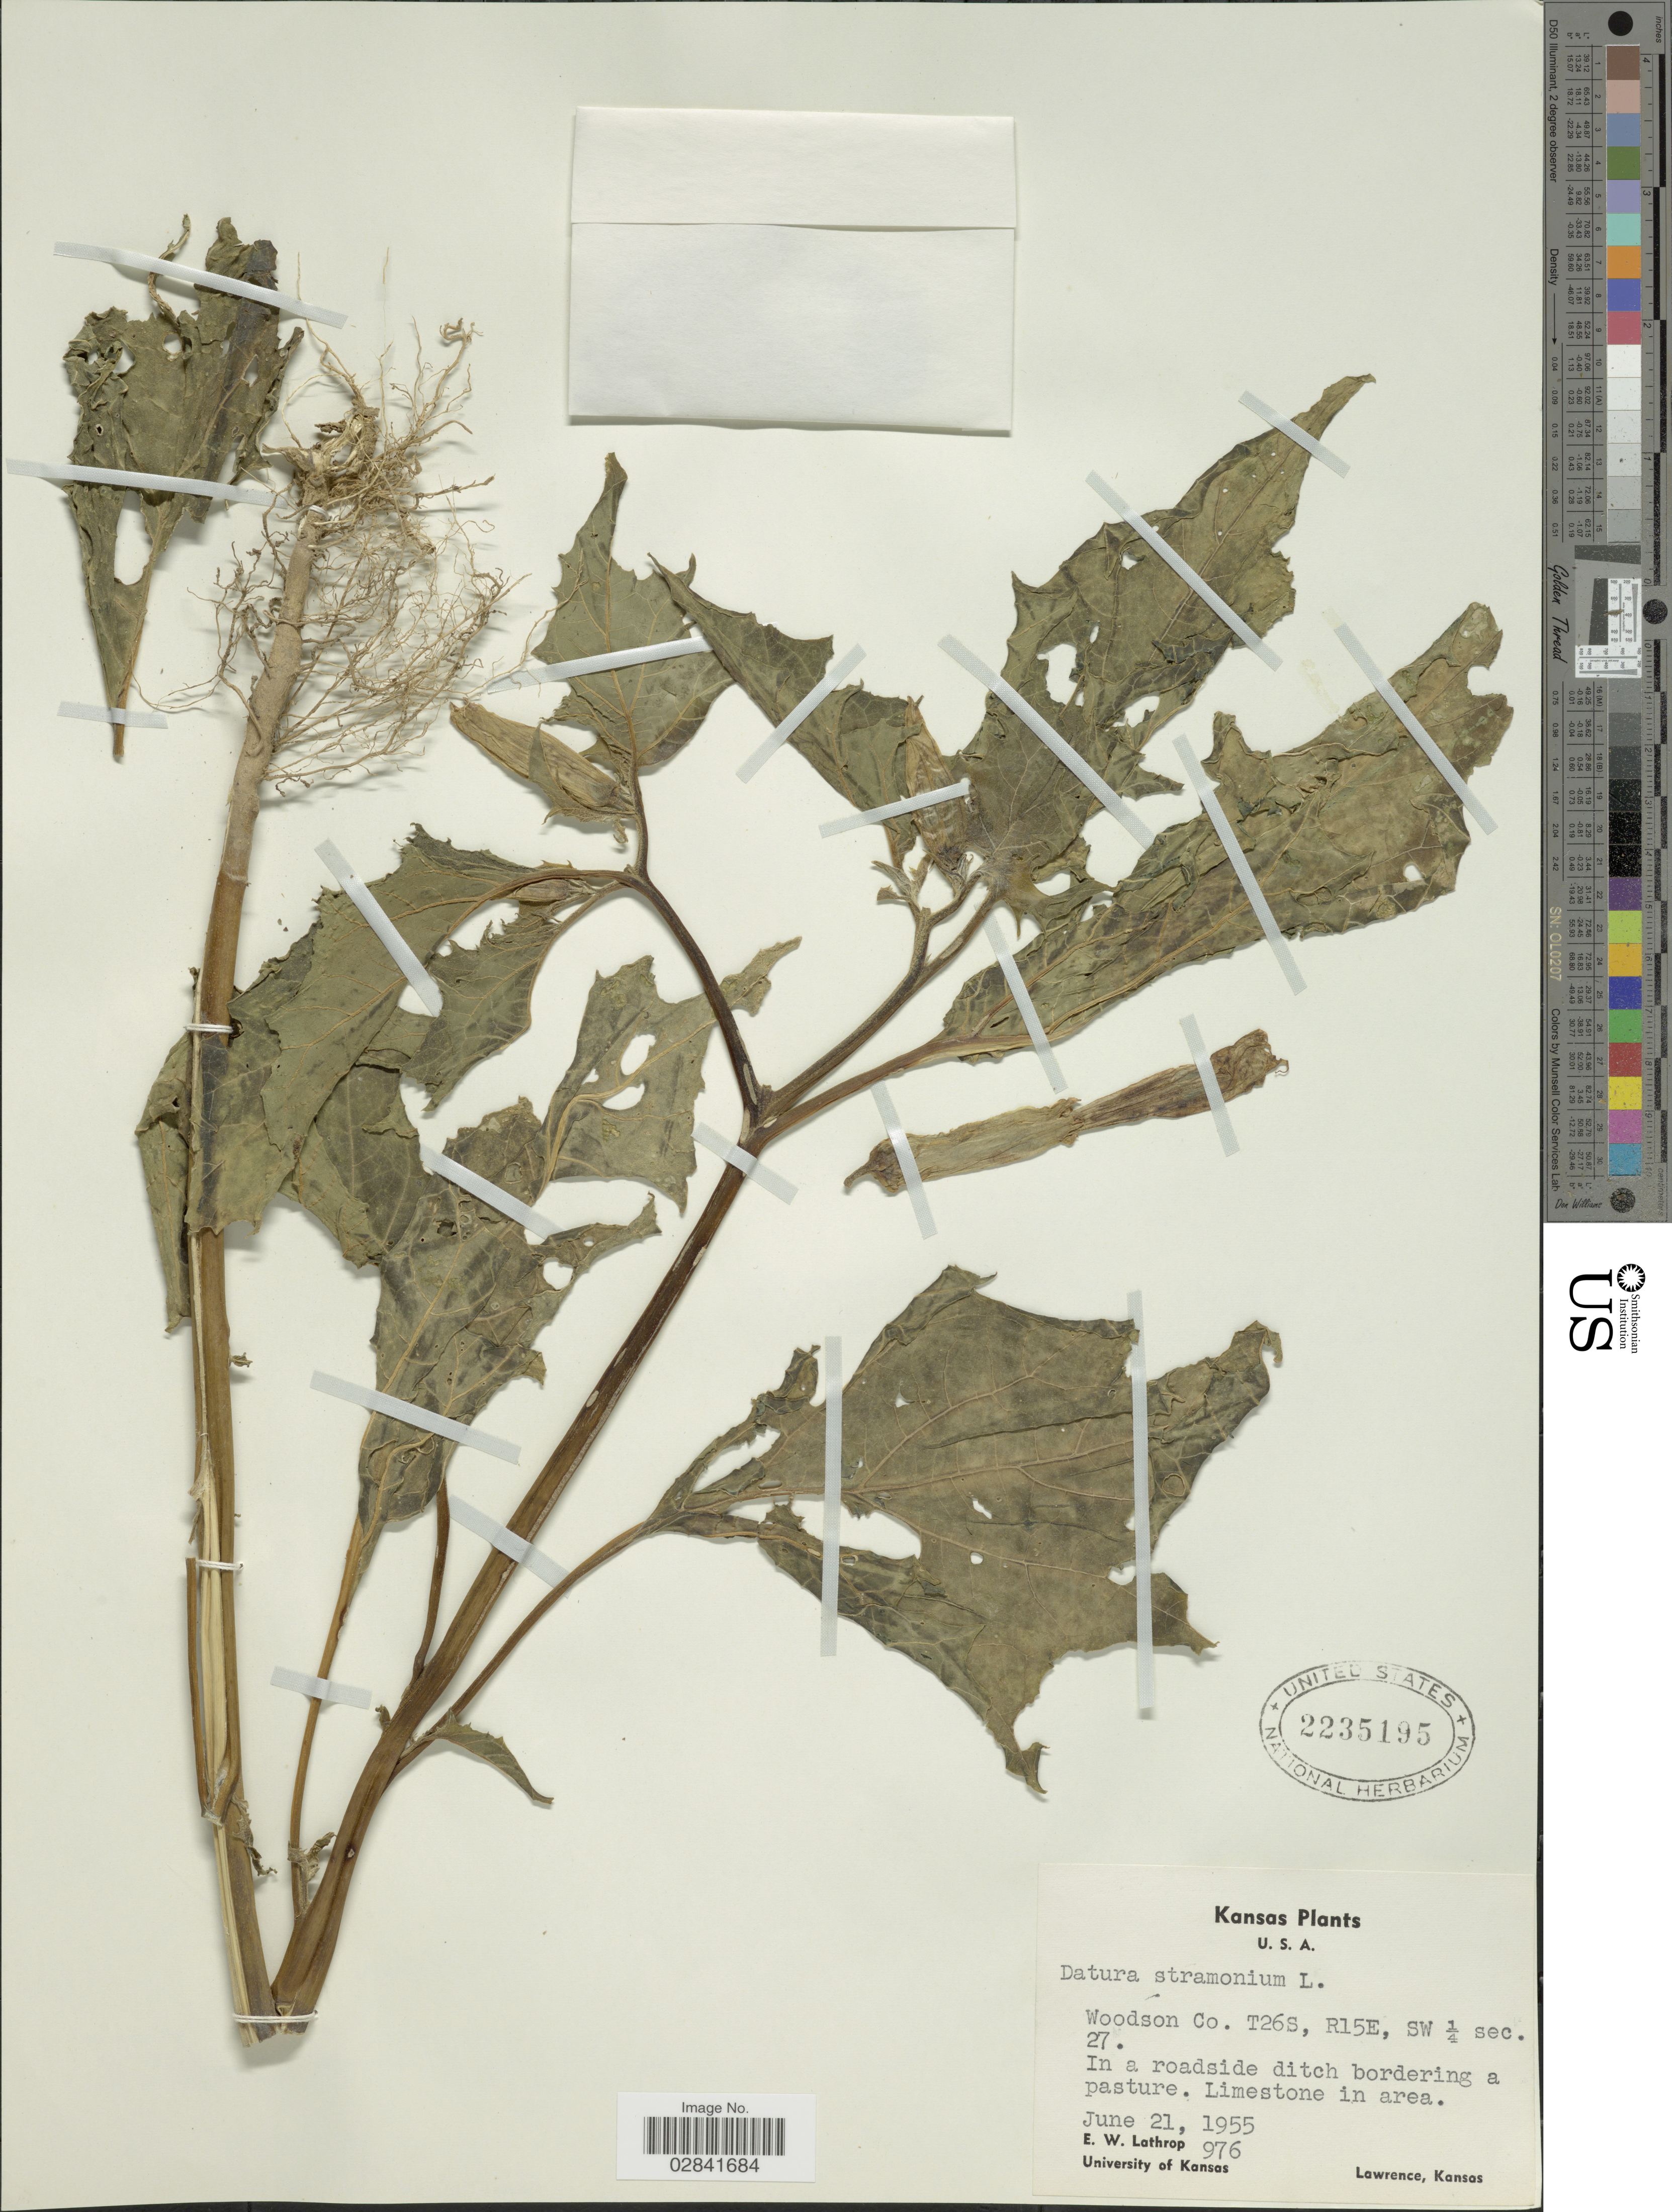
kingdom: Plantae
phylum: Tracheophyta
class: Magnoliopsida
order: Solanales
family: Solanaceae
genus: Datura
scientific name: Datura stramonium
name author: L.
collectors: E. W. Lathrop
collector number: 976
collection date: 1955-06-21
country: United States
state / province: Kansas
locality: Woodson Co. T26S, R15E, SW ¼ sec. 27.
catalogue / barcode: US 2235195